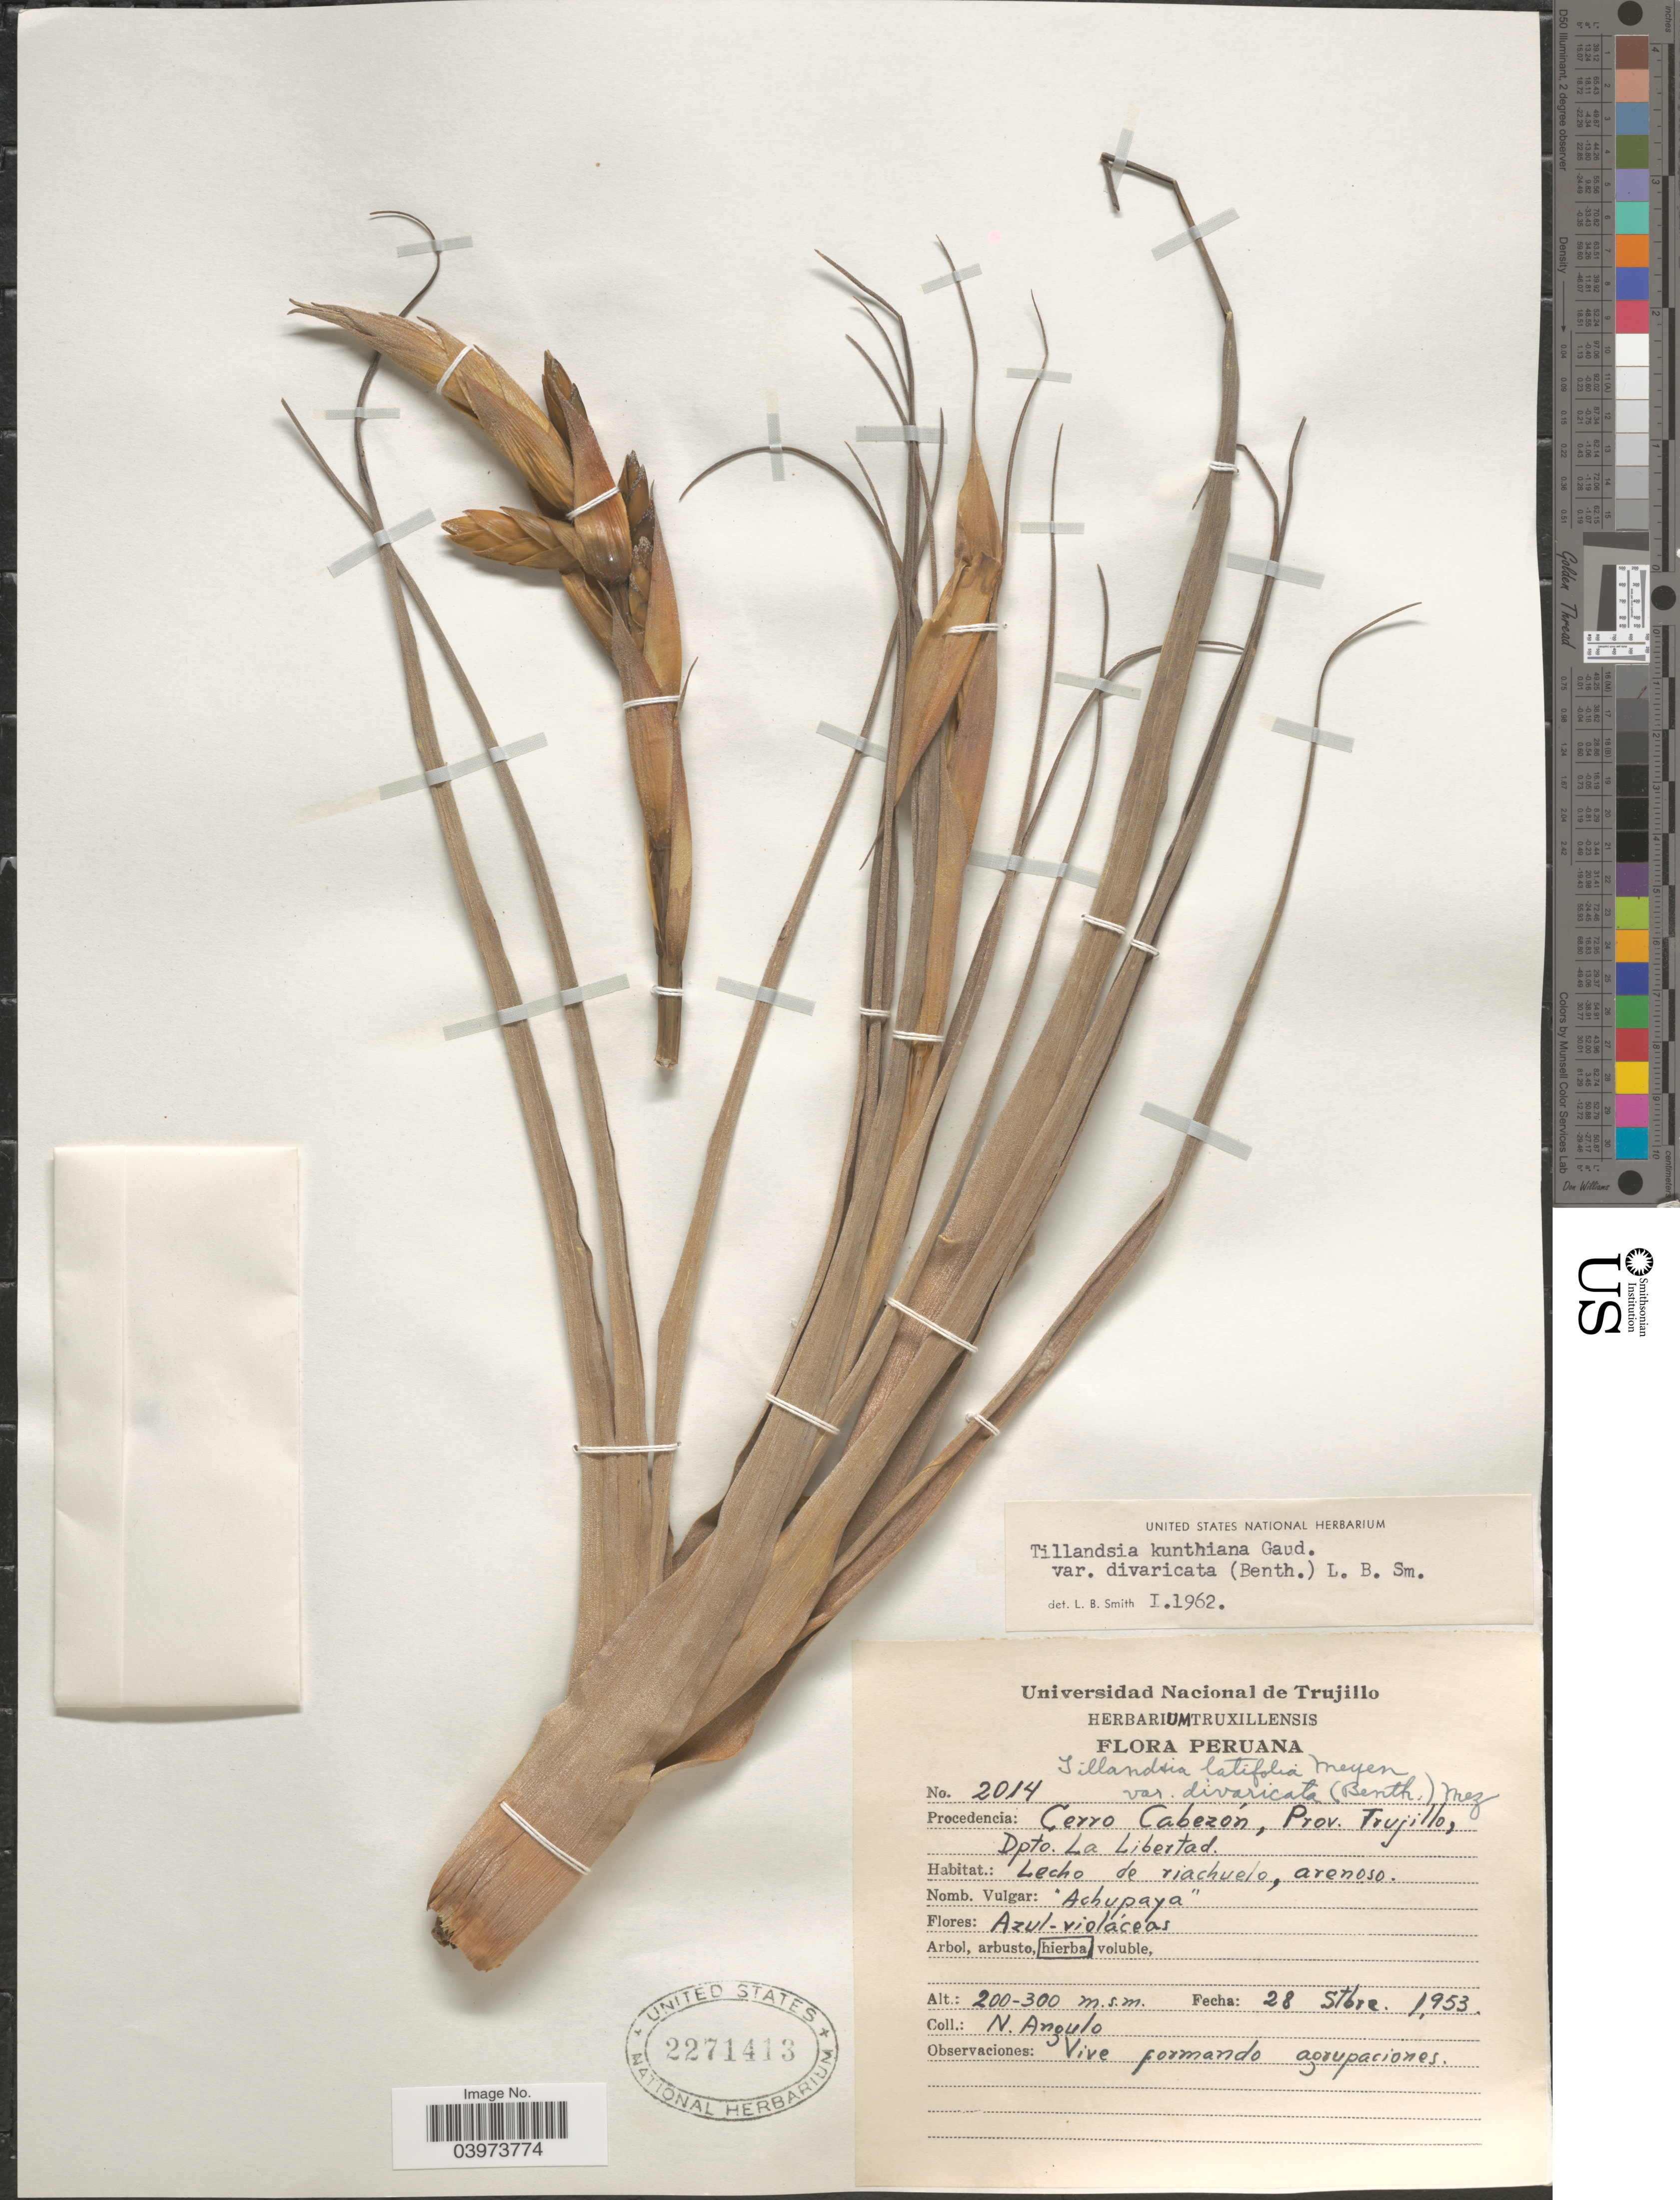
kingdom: Plantae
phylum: Tracheophyta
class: Liliopsida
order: Poales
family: Bromeliaceae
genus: Tillandsia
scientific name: Tillandsia latifolia var. divaricata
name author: (Benth.) Mez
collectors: N. Angulo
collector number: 2014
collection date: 1953-09-28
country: Peru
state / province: La Libertad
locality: Cerro Cabezón, Prov. Trujillo, Dpto. La Libertad.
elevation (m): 200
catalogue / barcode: US 2271413